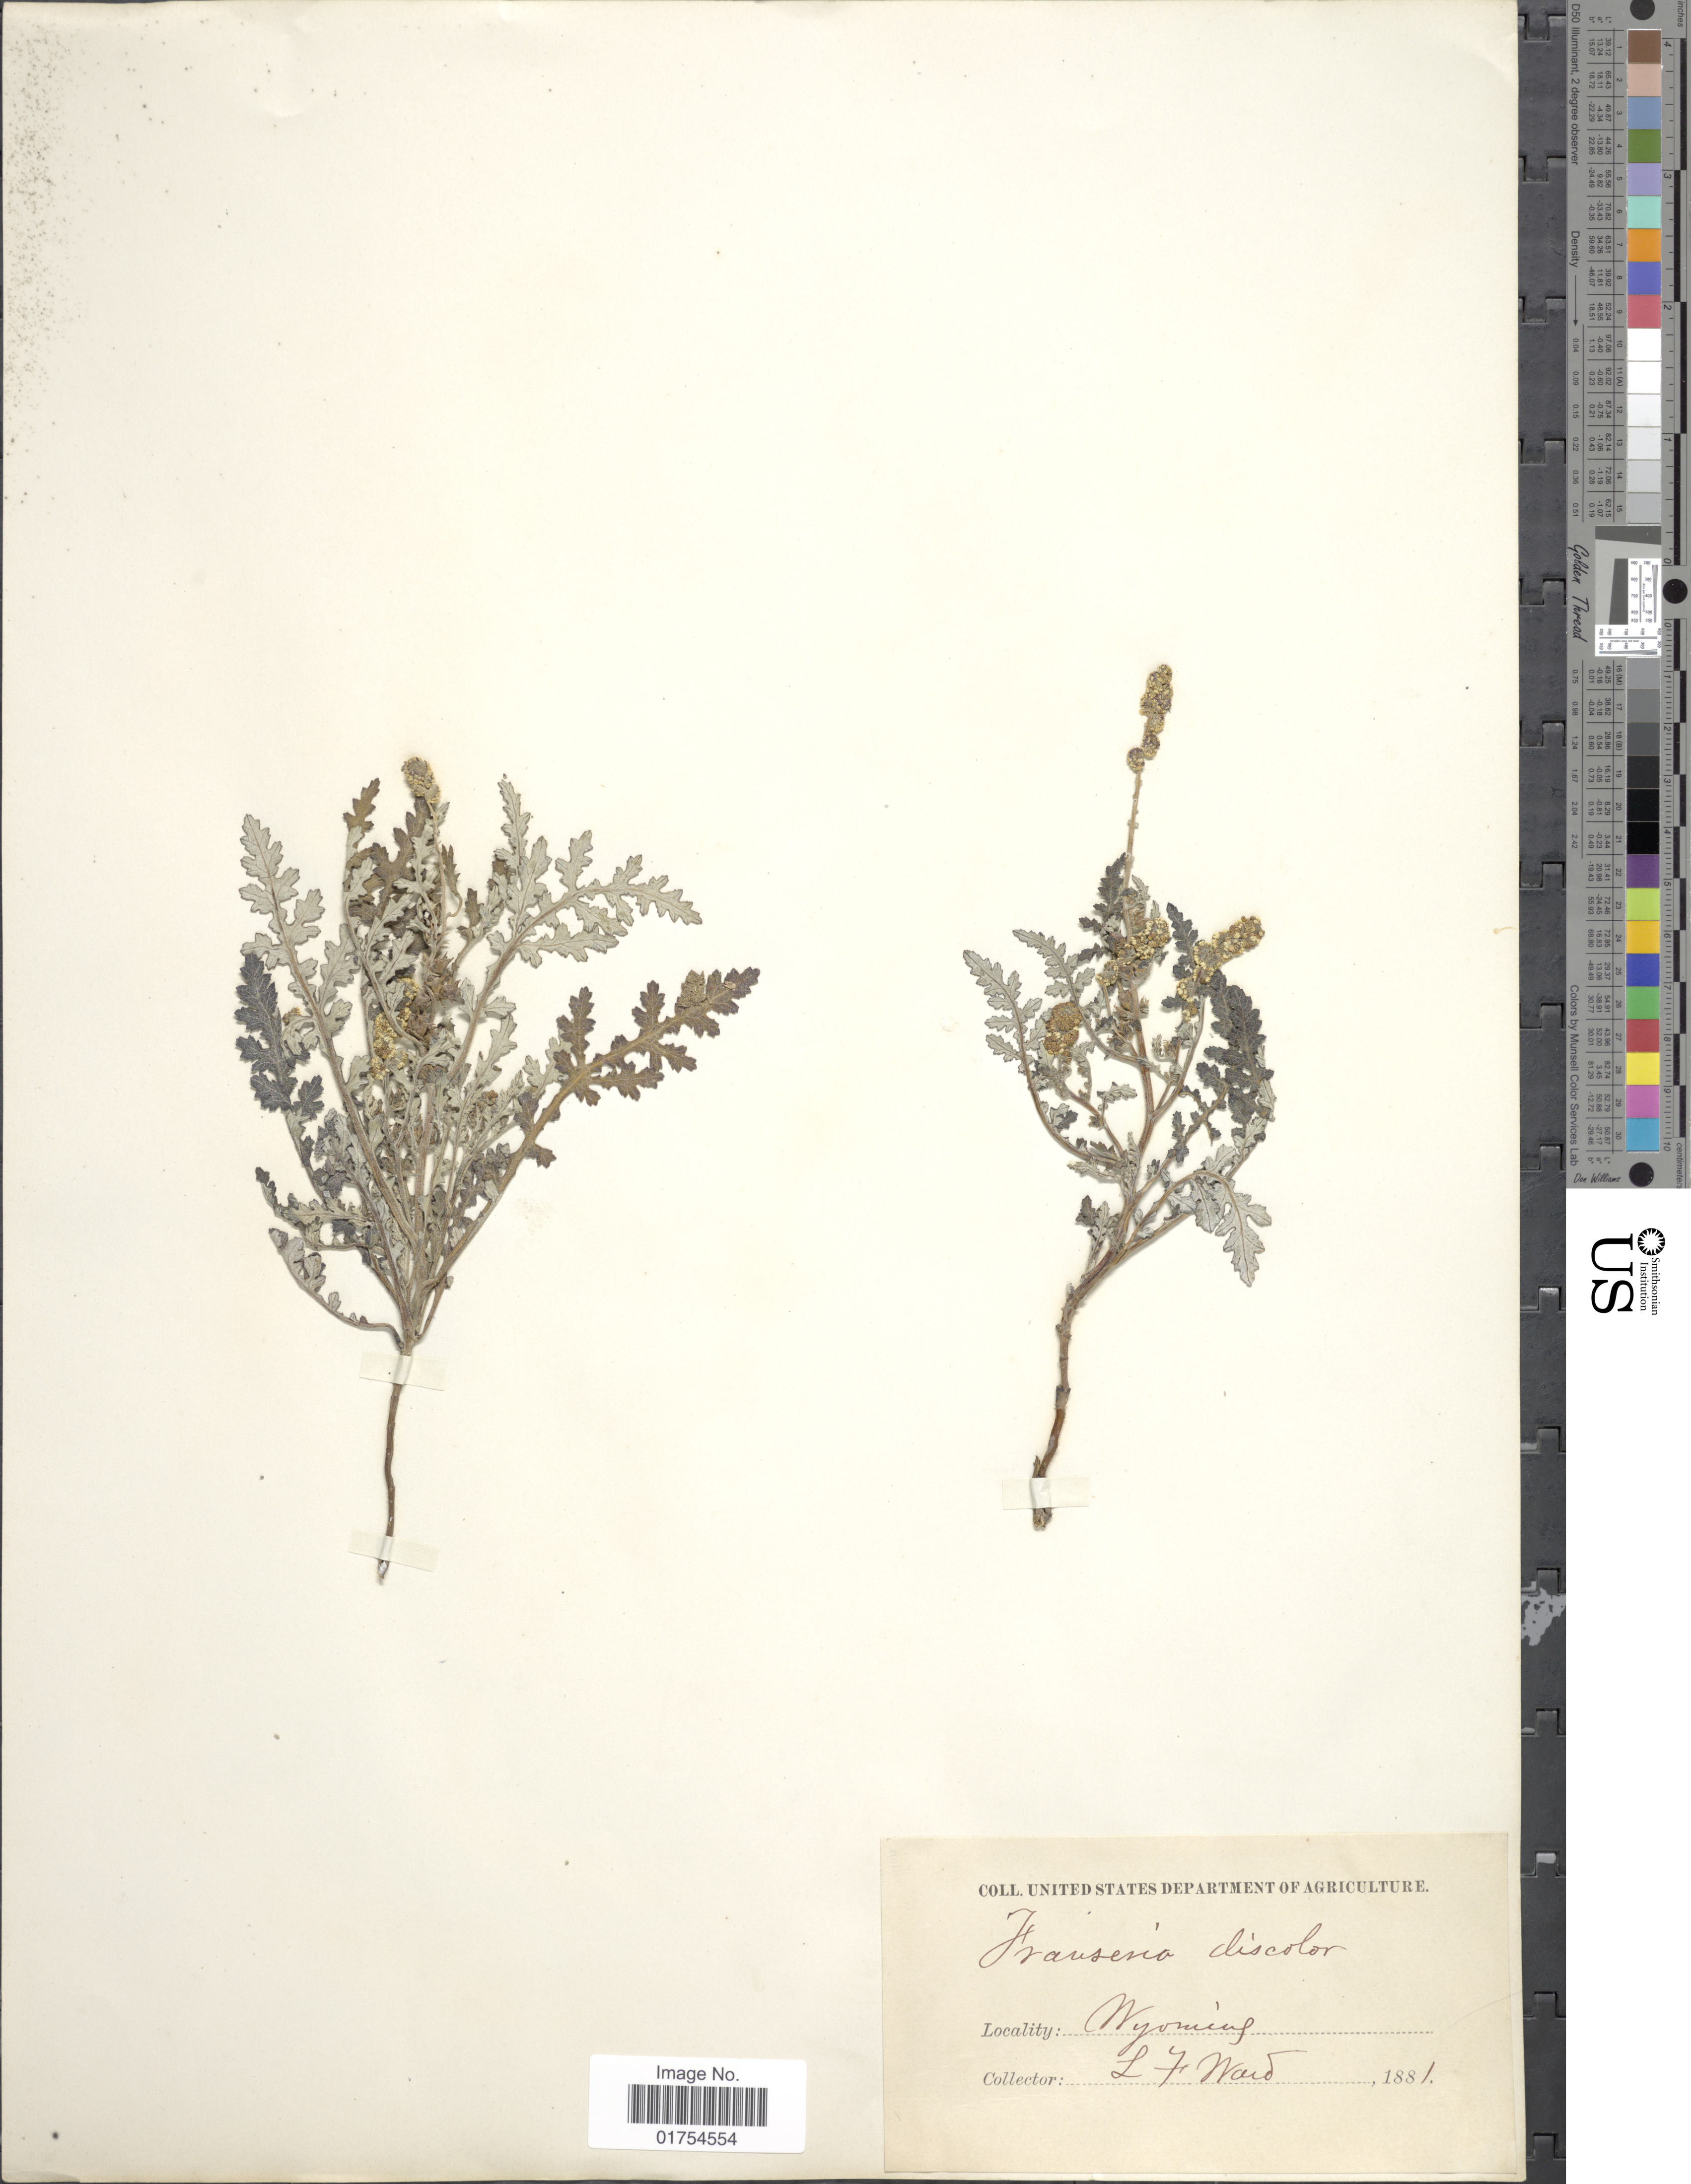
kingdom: Plantae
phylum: Tracheophyta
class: Magnoliopsida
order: Asterales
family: Asteraceae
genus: Franseria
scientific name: Franseria discolor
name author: Nutt.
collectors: L. Ward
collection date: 1881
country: United States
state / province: Wyoming